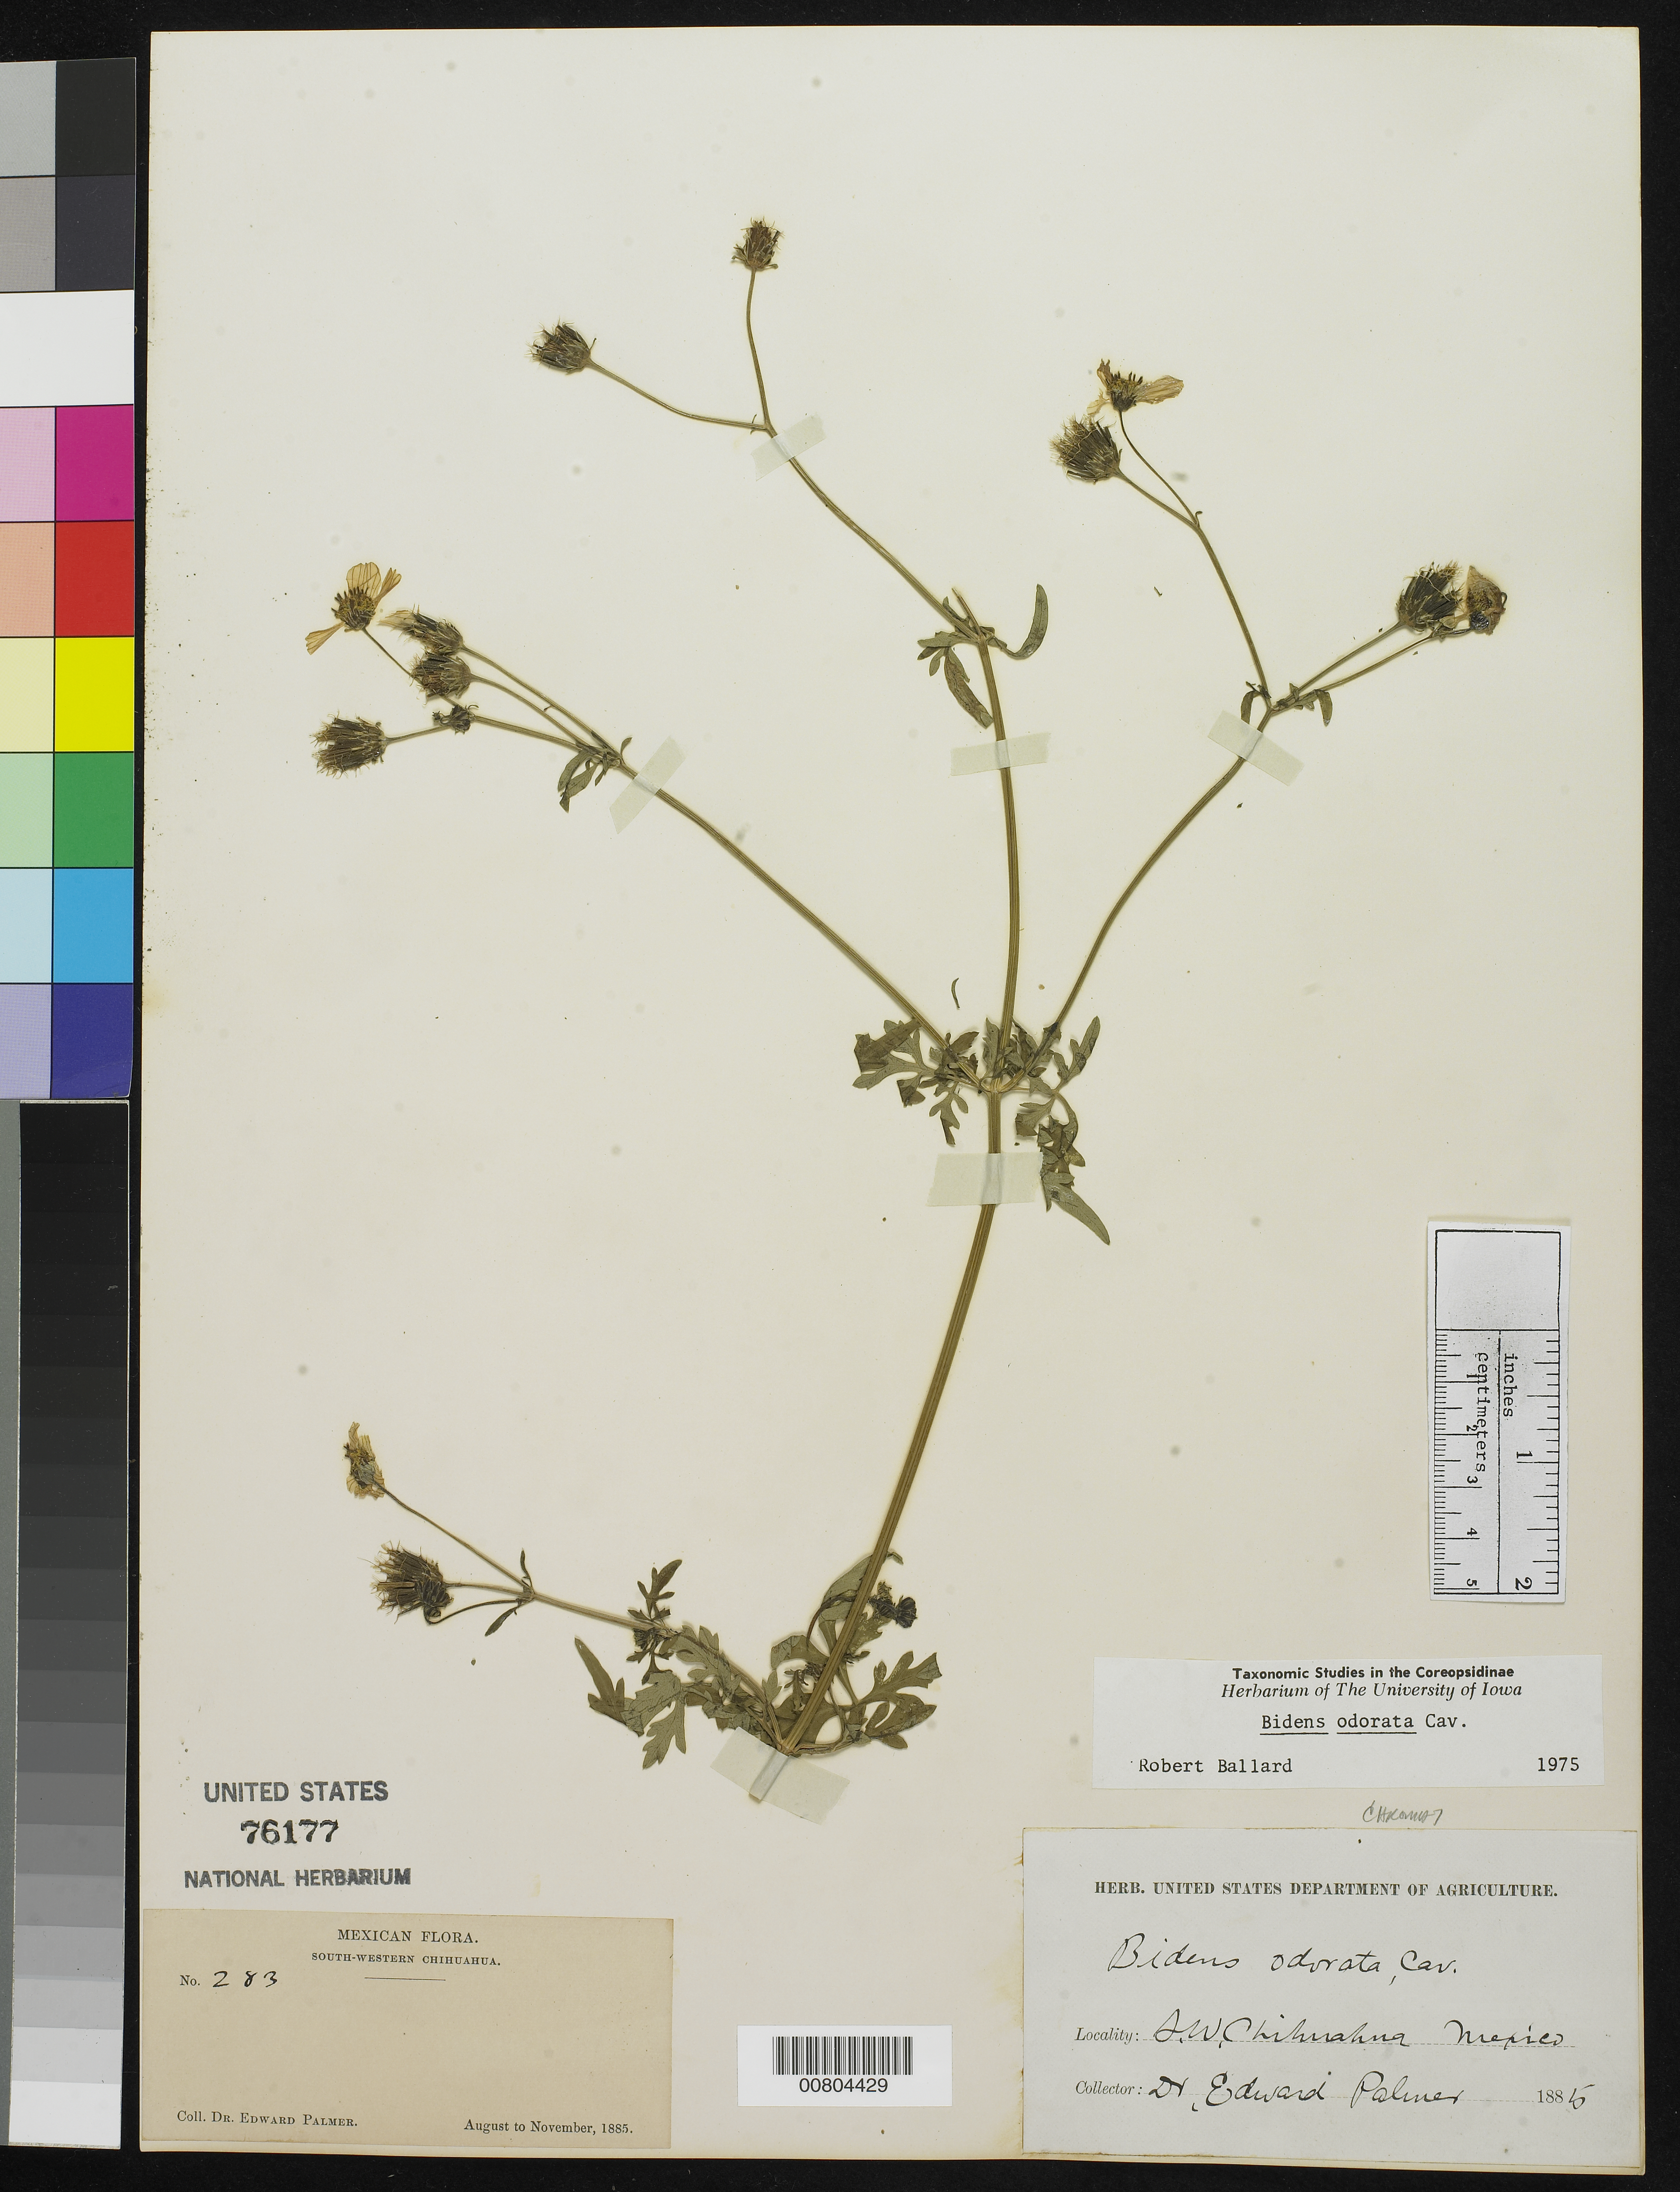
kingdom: Plantae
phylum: Tracheophyta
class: Magnoliopsida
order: Asterales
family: Asteraceae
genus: Bidens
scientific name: Bidens odorata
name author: Cav.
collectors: E. Palmer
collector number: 283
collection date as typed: Aug 1885 to -- Nov 1885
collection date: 1885-08/1885-11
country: Mexico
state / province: Chihuahua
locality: SW Chihuahua.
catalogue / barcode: US 76177